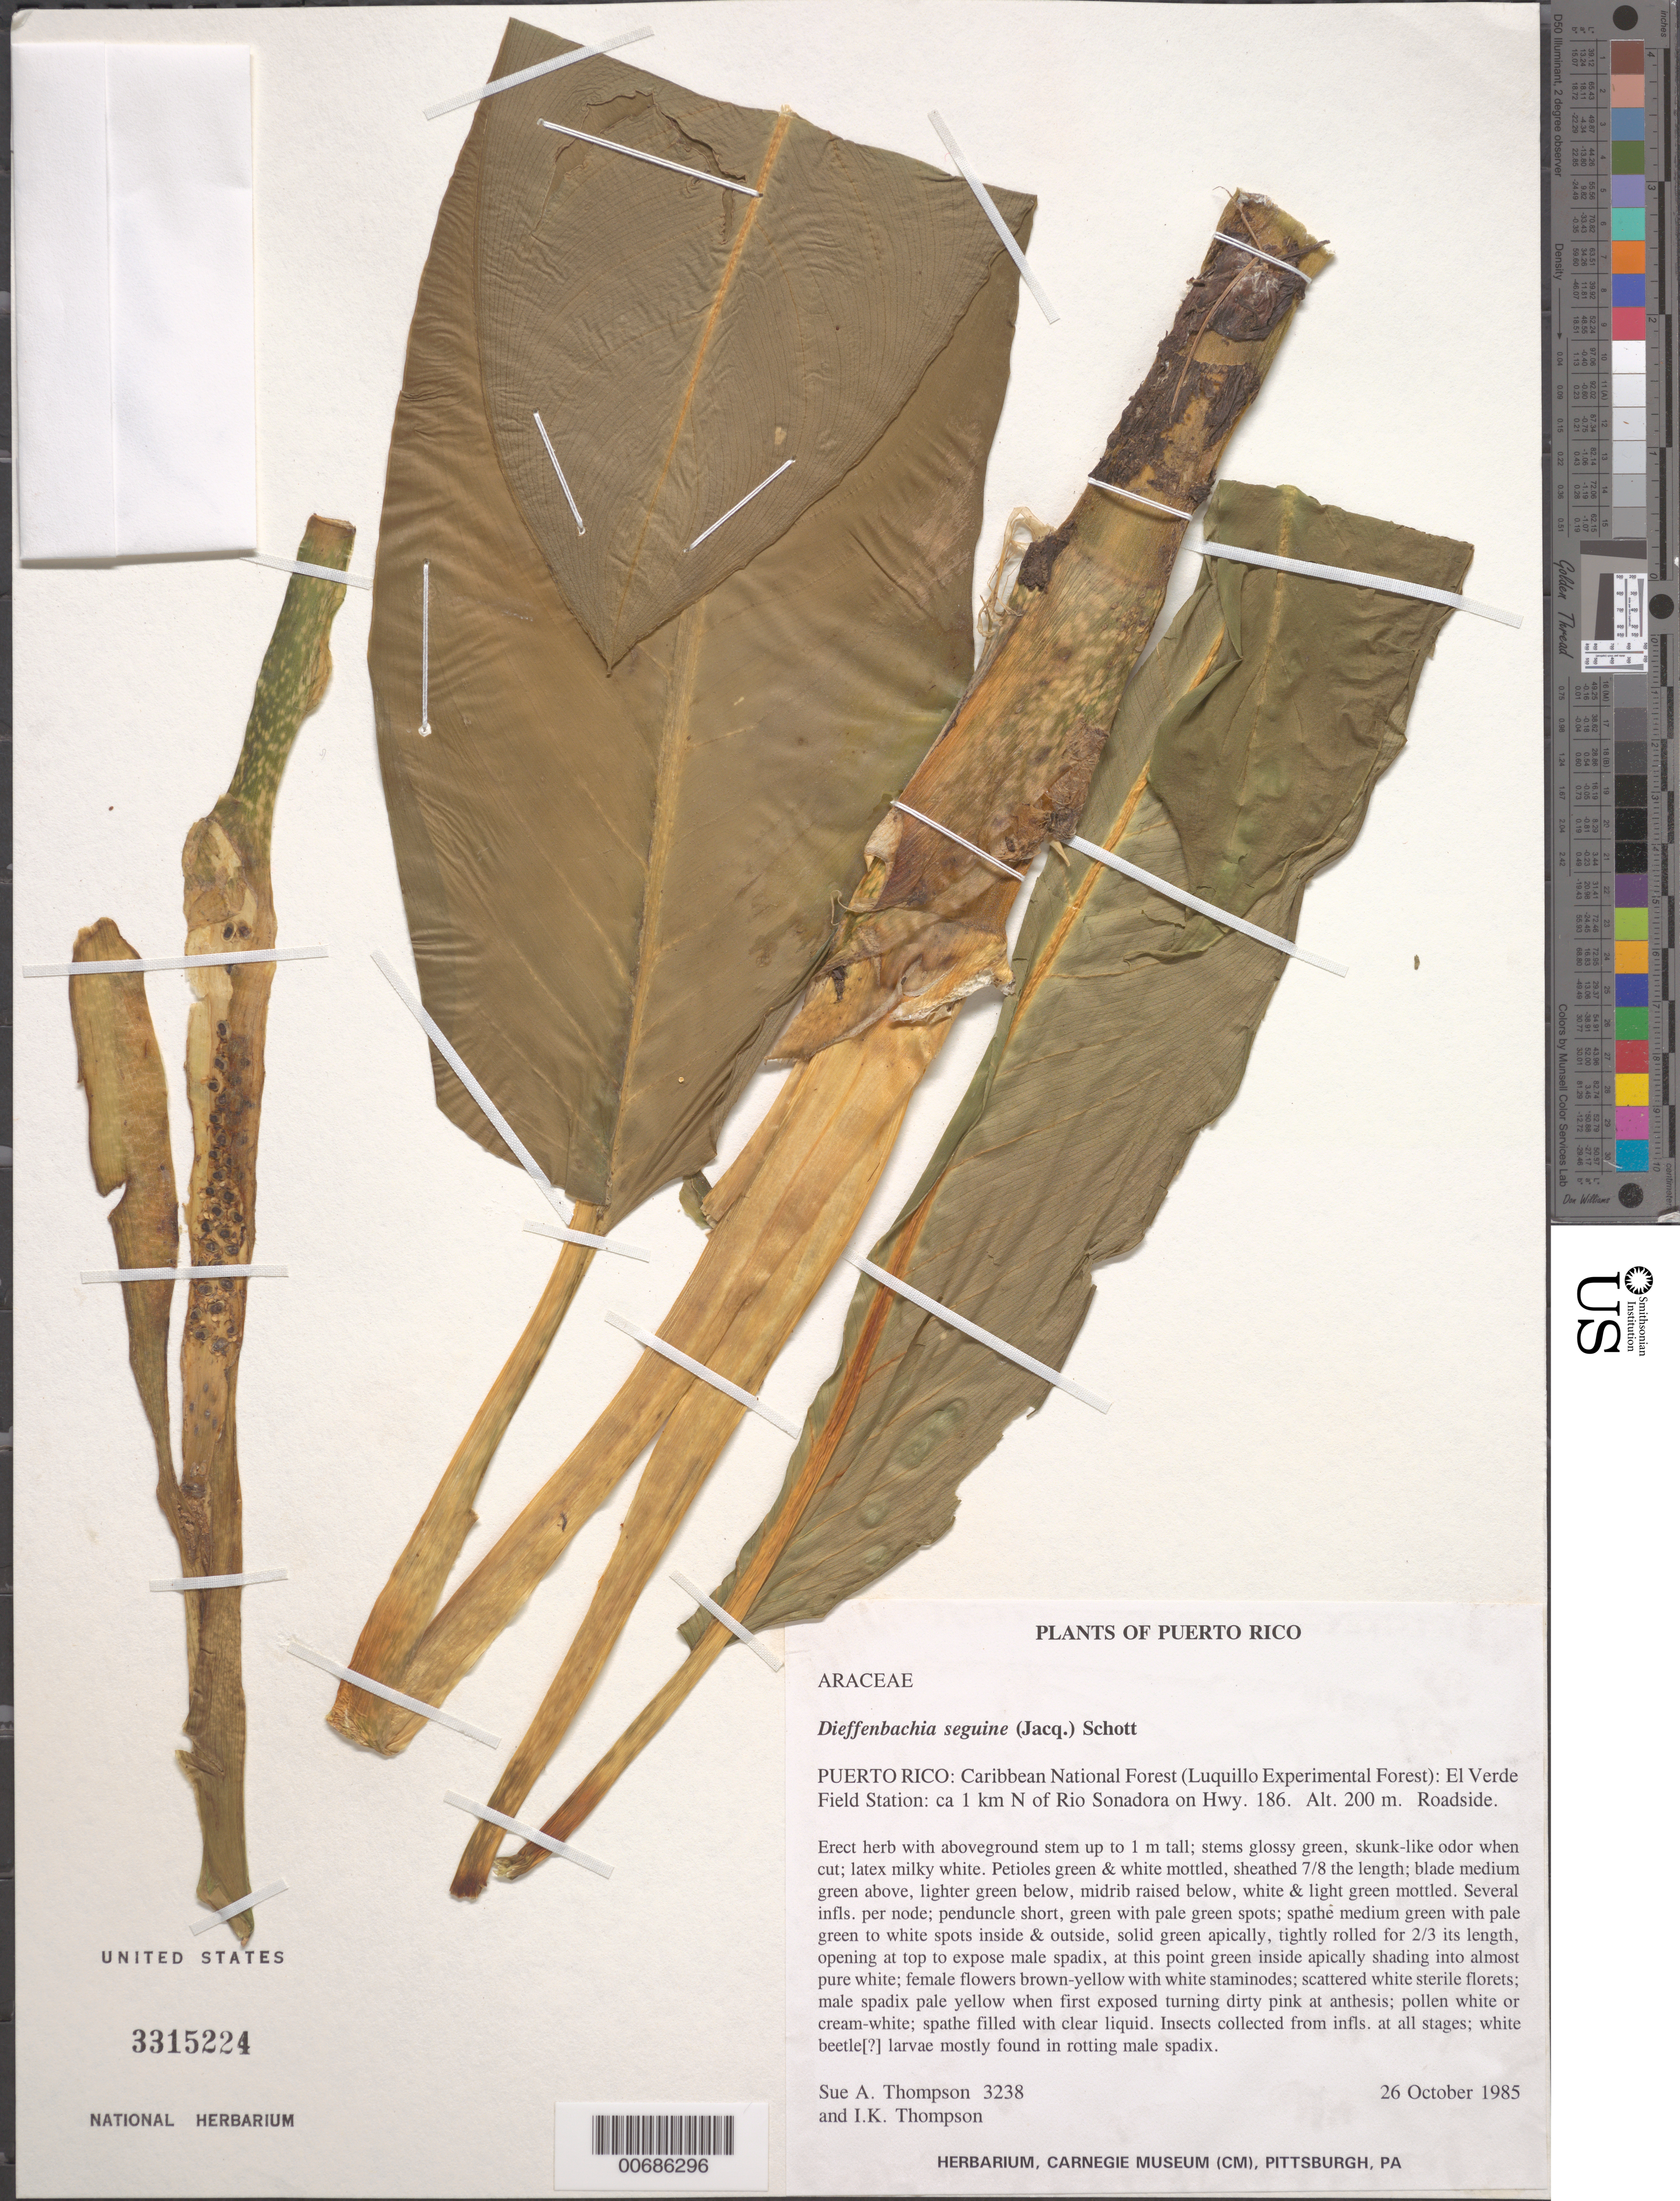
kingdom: Plantae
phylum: Tracheophyta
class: Liliopsida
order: Alismatales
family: Araceae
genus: Dieffenbachia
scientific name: Dieffenbachia seguine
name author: (Jacq.) Schott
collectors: S. A. Thompson & I. Thompson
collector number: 3238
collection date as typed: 26 Oct 1985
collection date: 1985-10-26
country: Puerto Rico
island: Greater Antilles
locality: Caribbean Natl Forest (Luquillo Experimental Forest): El Verde Field Station: ca 1 km N of Rio Sonadora on Hwy. 186.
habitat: roadside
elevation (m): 200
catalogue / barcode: US 3315224